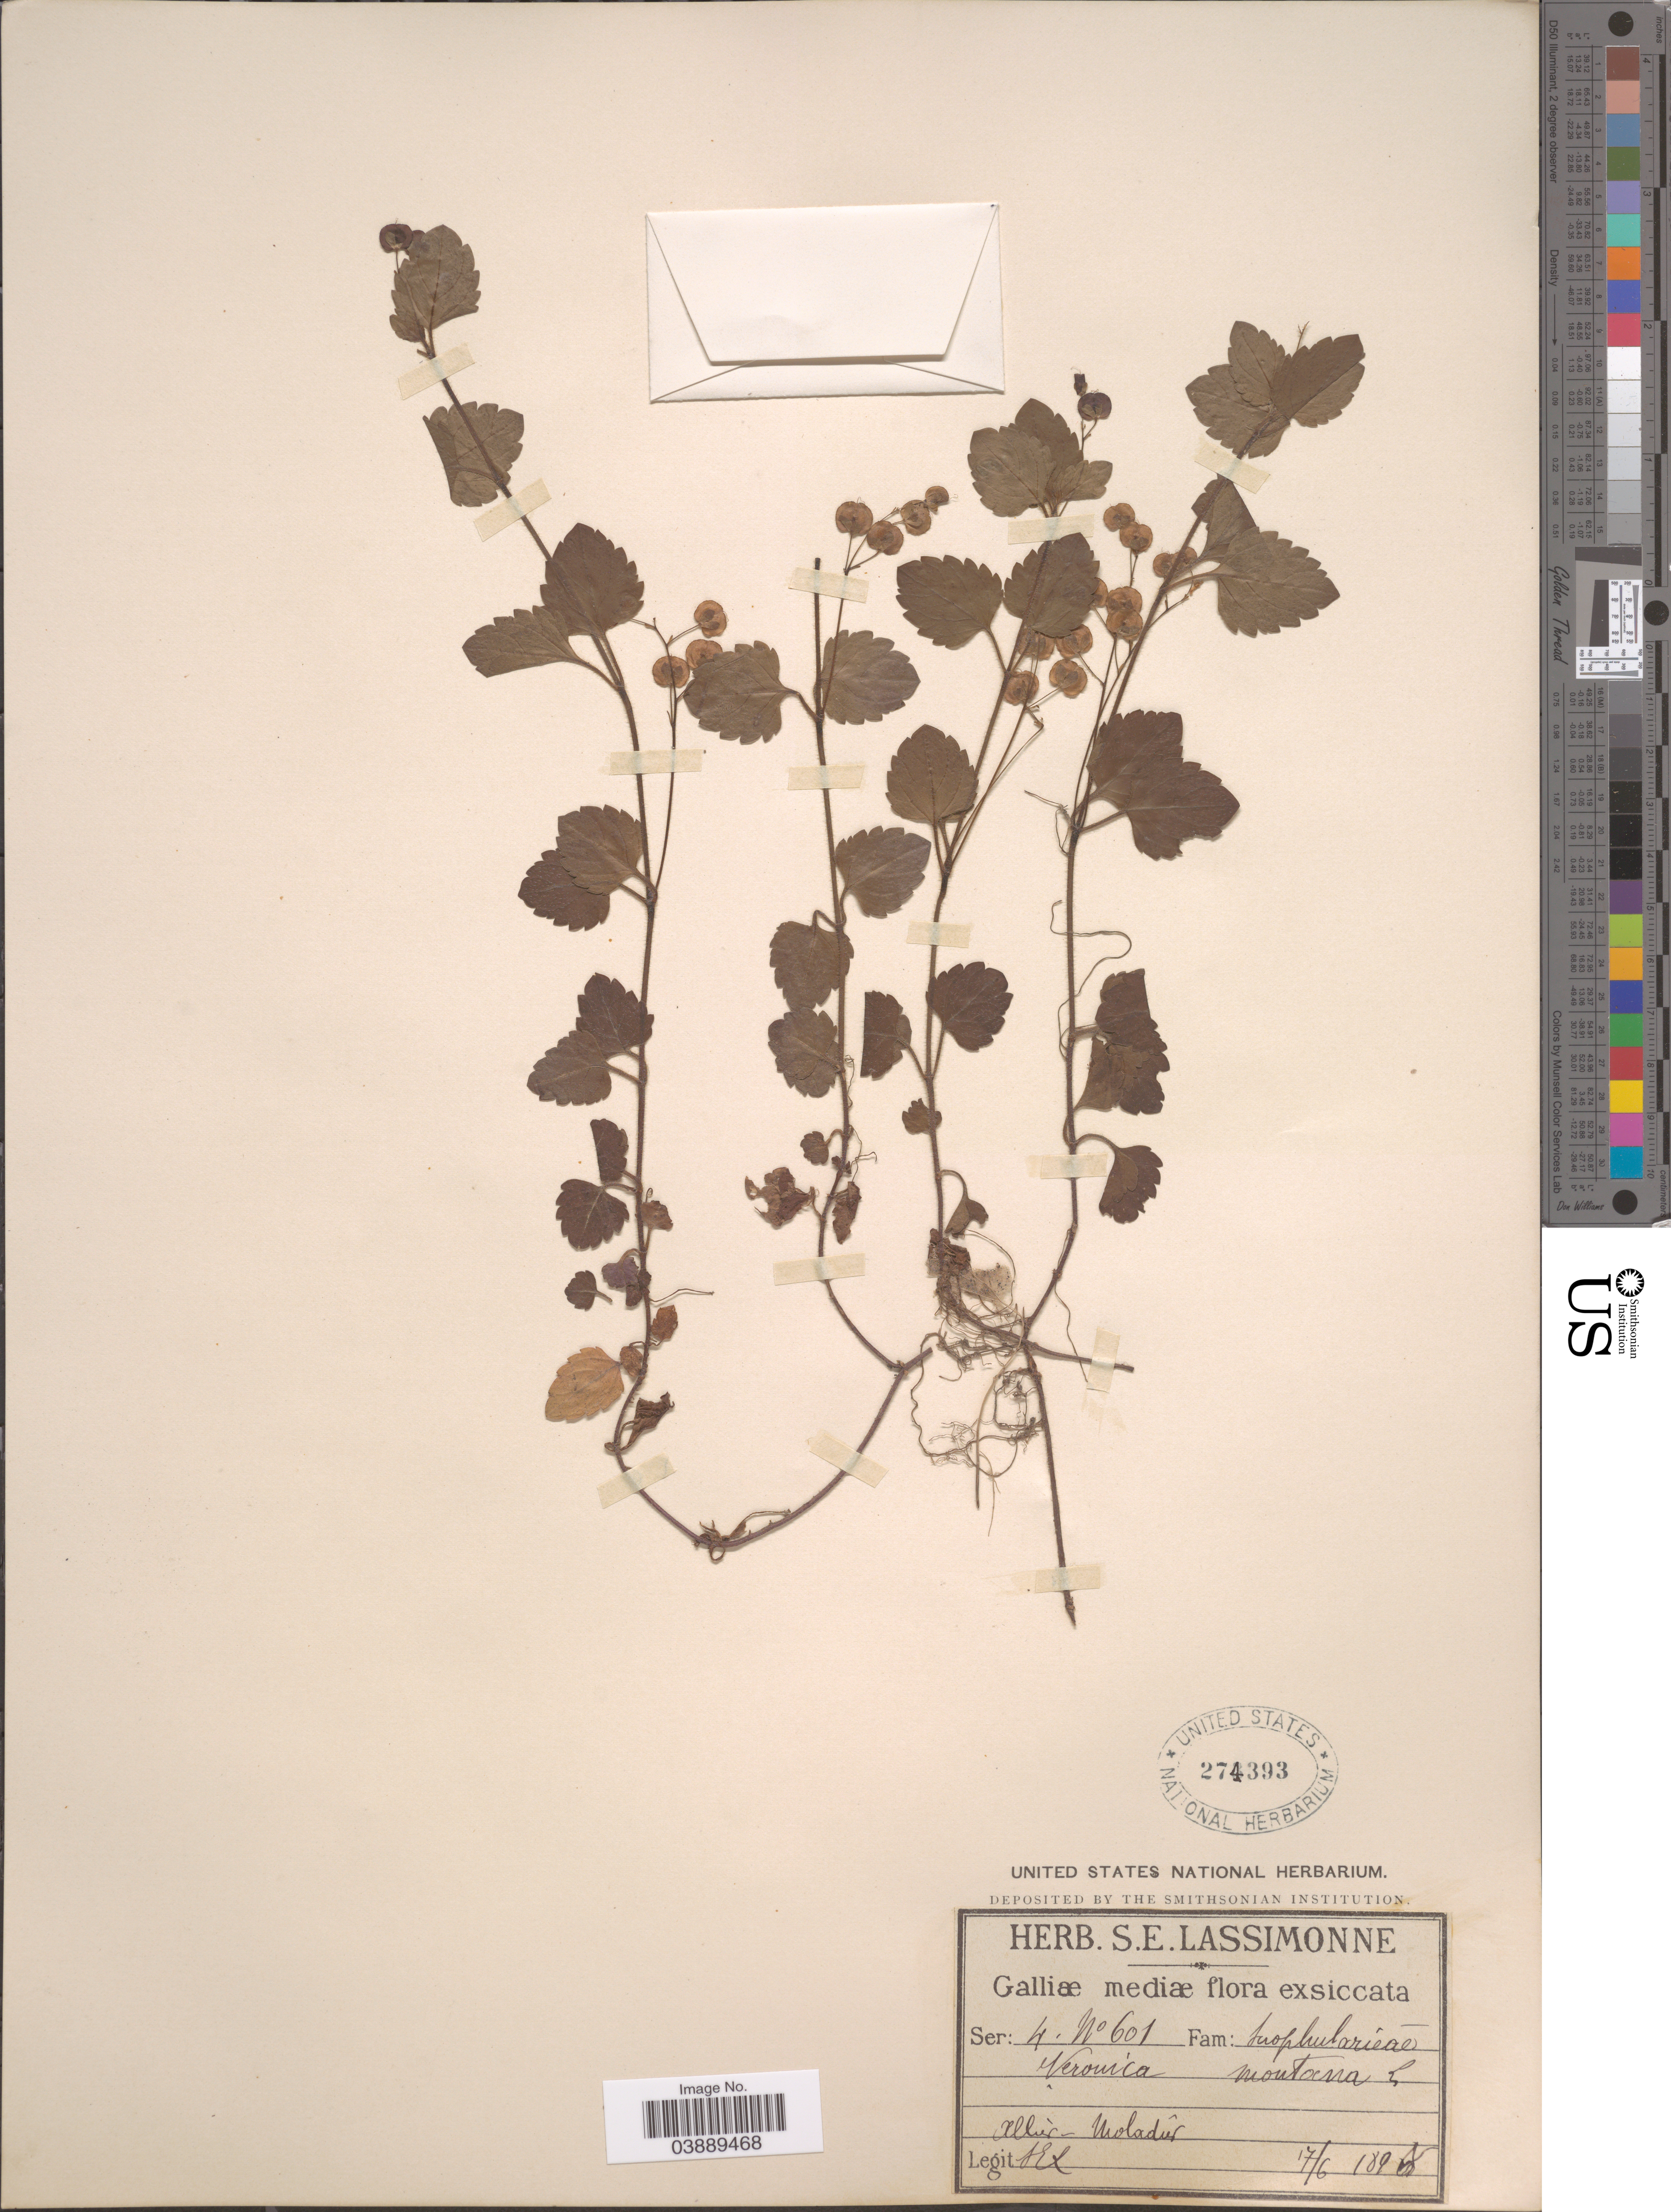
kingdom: Plantae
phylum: Tracheophyta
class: Magnoliopsida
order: Lamiales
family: Plantaginaceae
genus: Veronica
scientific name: Veronica montana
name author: L.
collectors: S. Lassimonne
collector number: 601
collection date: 1896-06-17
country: France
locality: Galliæ mediæ. Allier - Moladier.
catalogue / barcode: US 274393